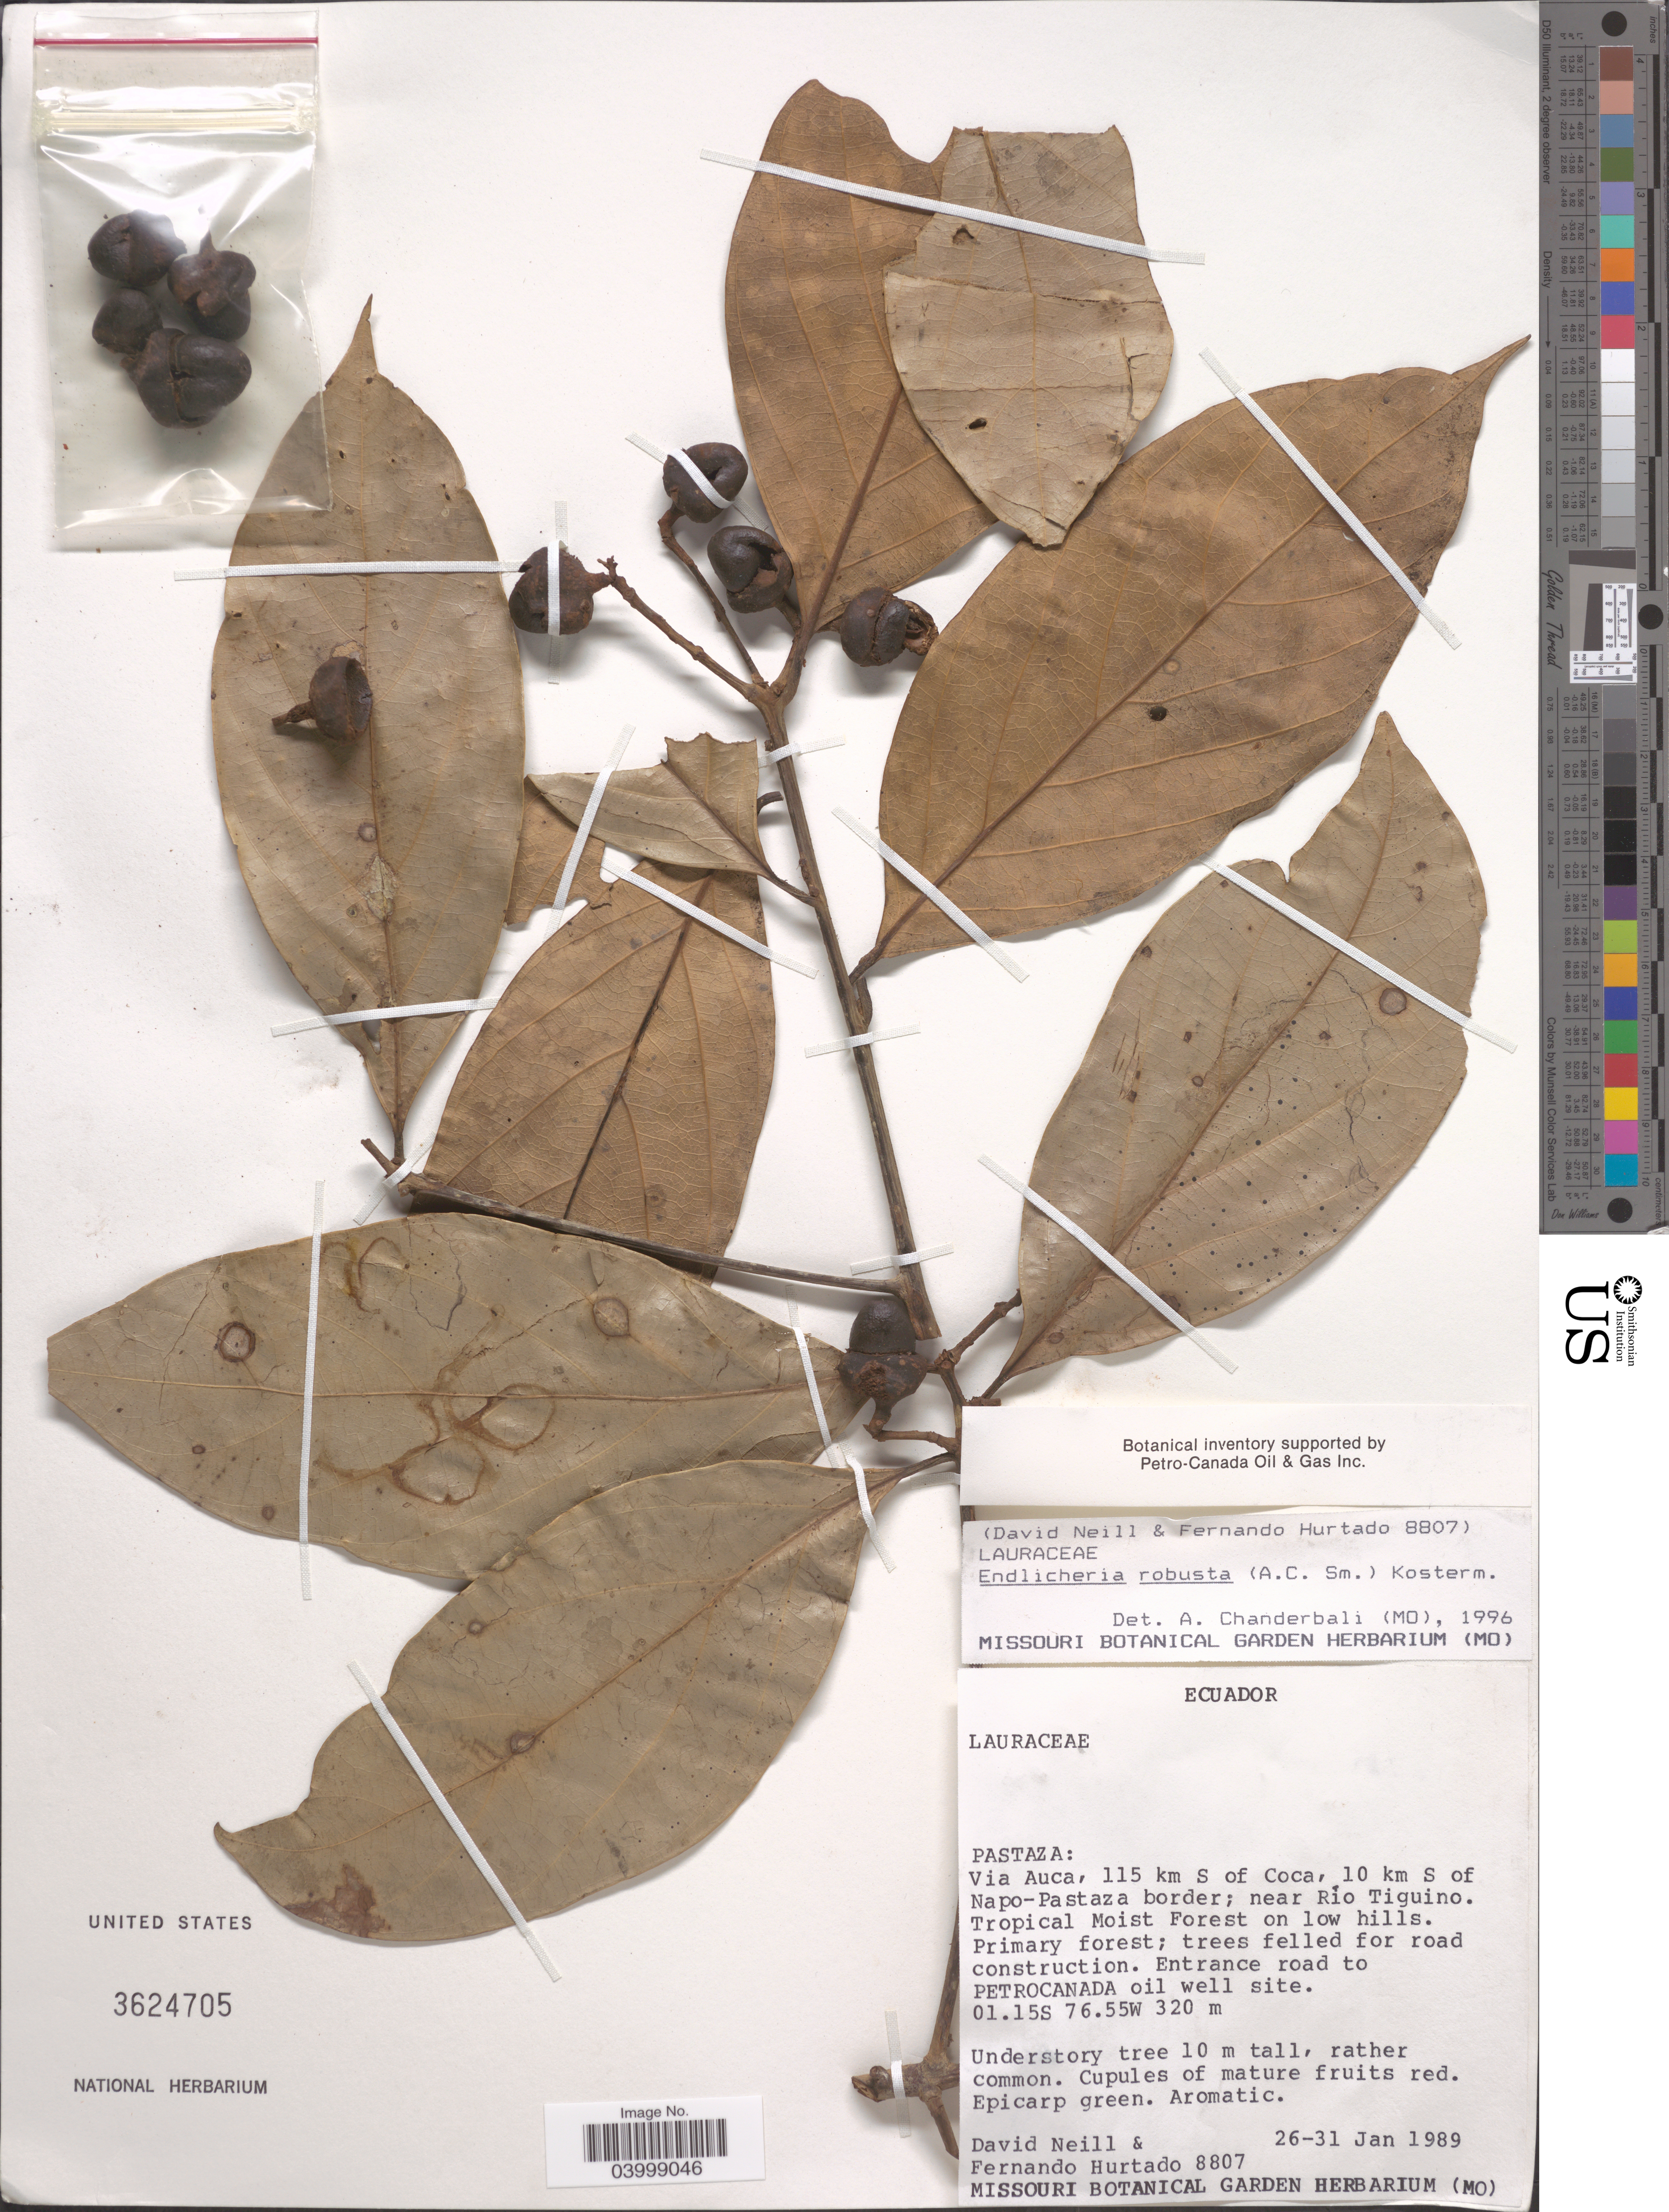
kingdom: Plantae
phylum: Tracheophyta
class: Magnoliopsida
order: Laurales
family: Lauraceae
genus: Endlicheria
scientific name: Endlicheria robusta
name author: (A.C. Sm.) Kosterm.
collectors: D. Neill & F. Hurtado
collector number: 8807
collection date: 1989-01-26/1989-01-31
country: Ecuador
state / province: Pastaza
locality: Via Auca, 115 km S of Coca, 10 km S of Napo-Pastaza border; near Río Tiguino. Entrance road to PETROCANADA oil well site.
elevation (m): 320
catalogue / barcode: US 3624705